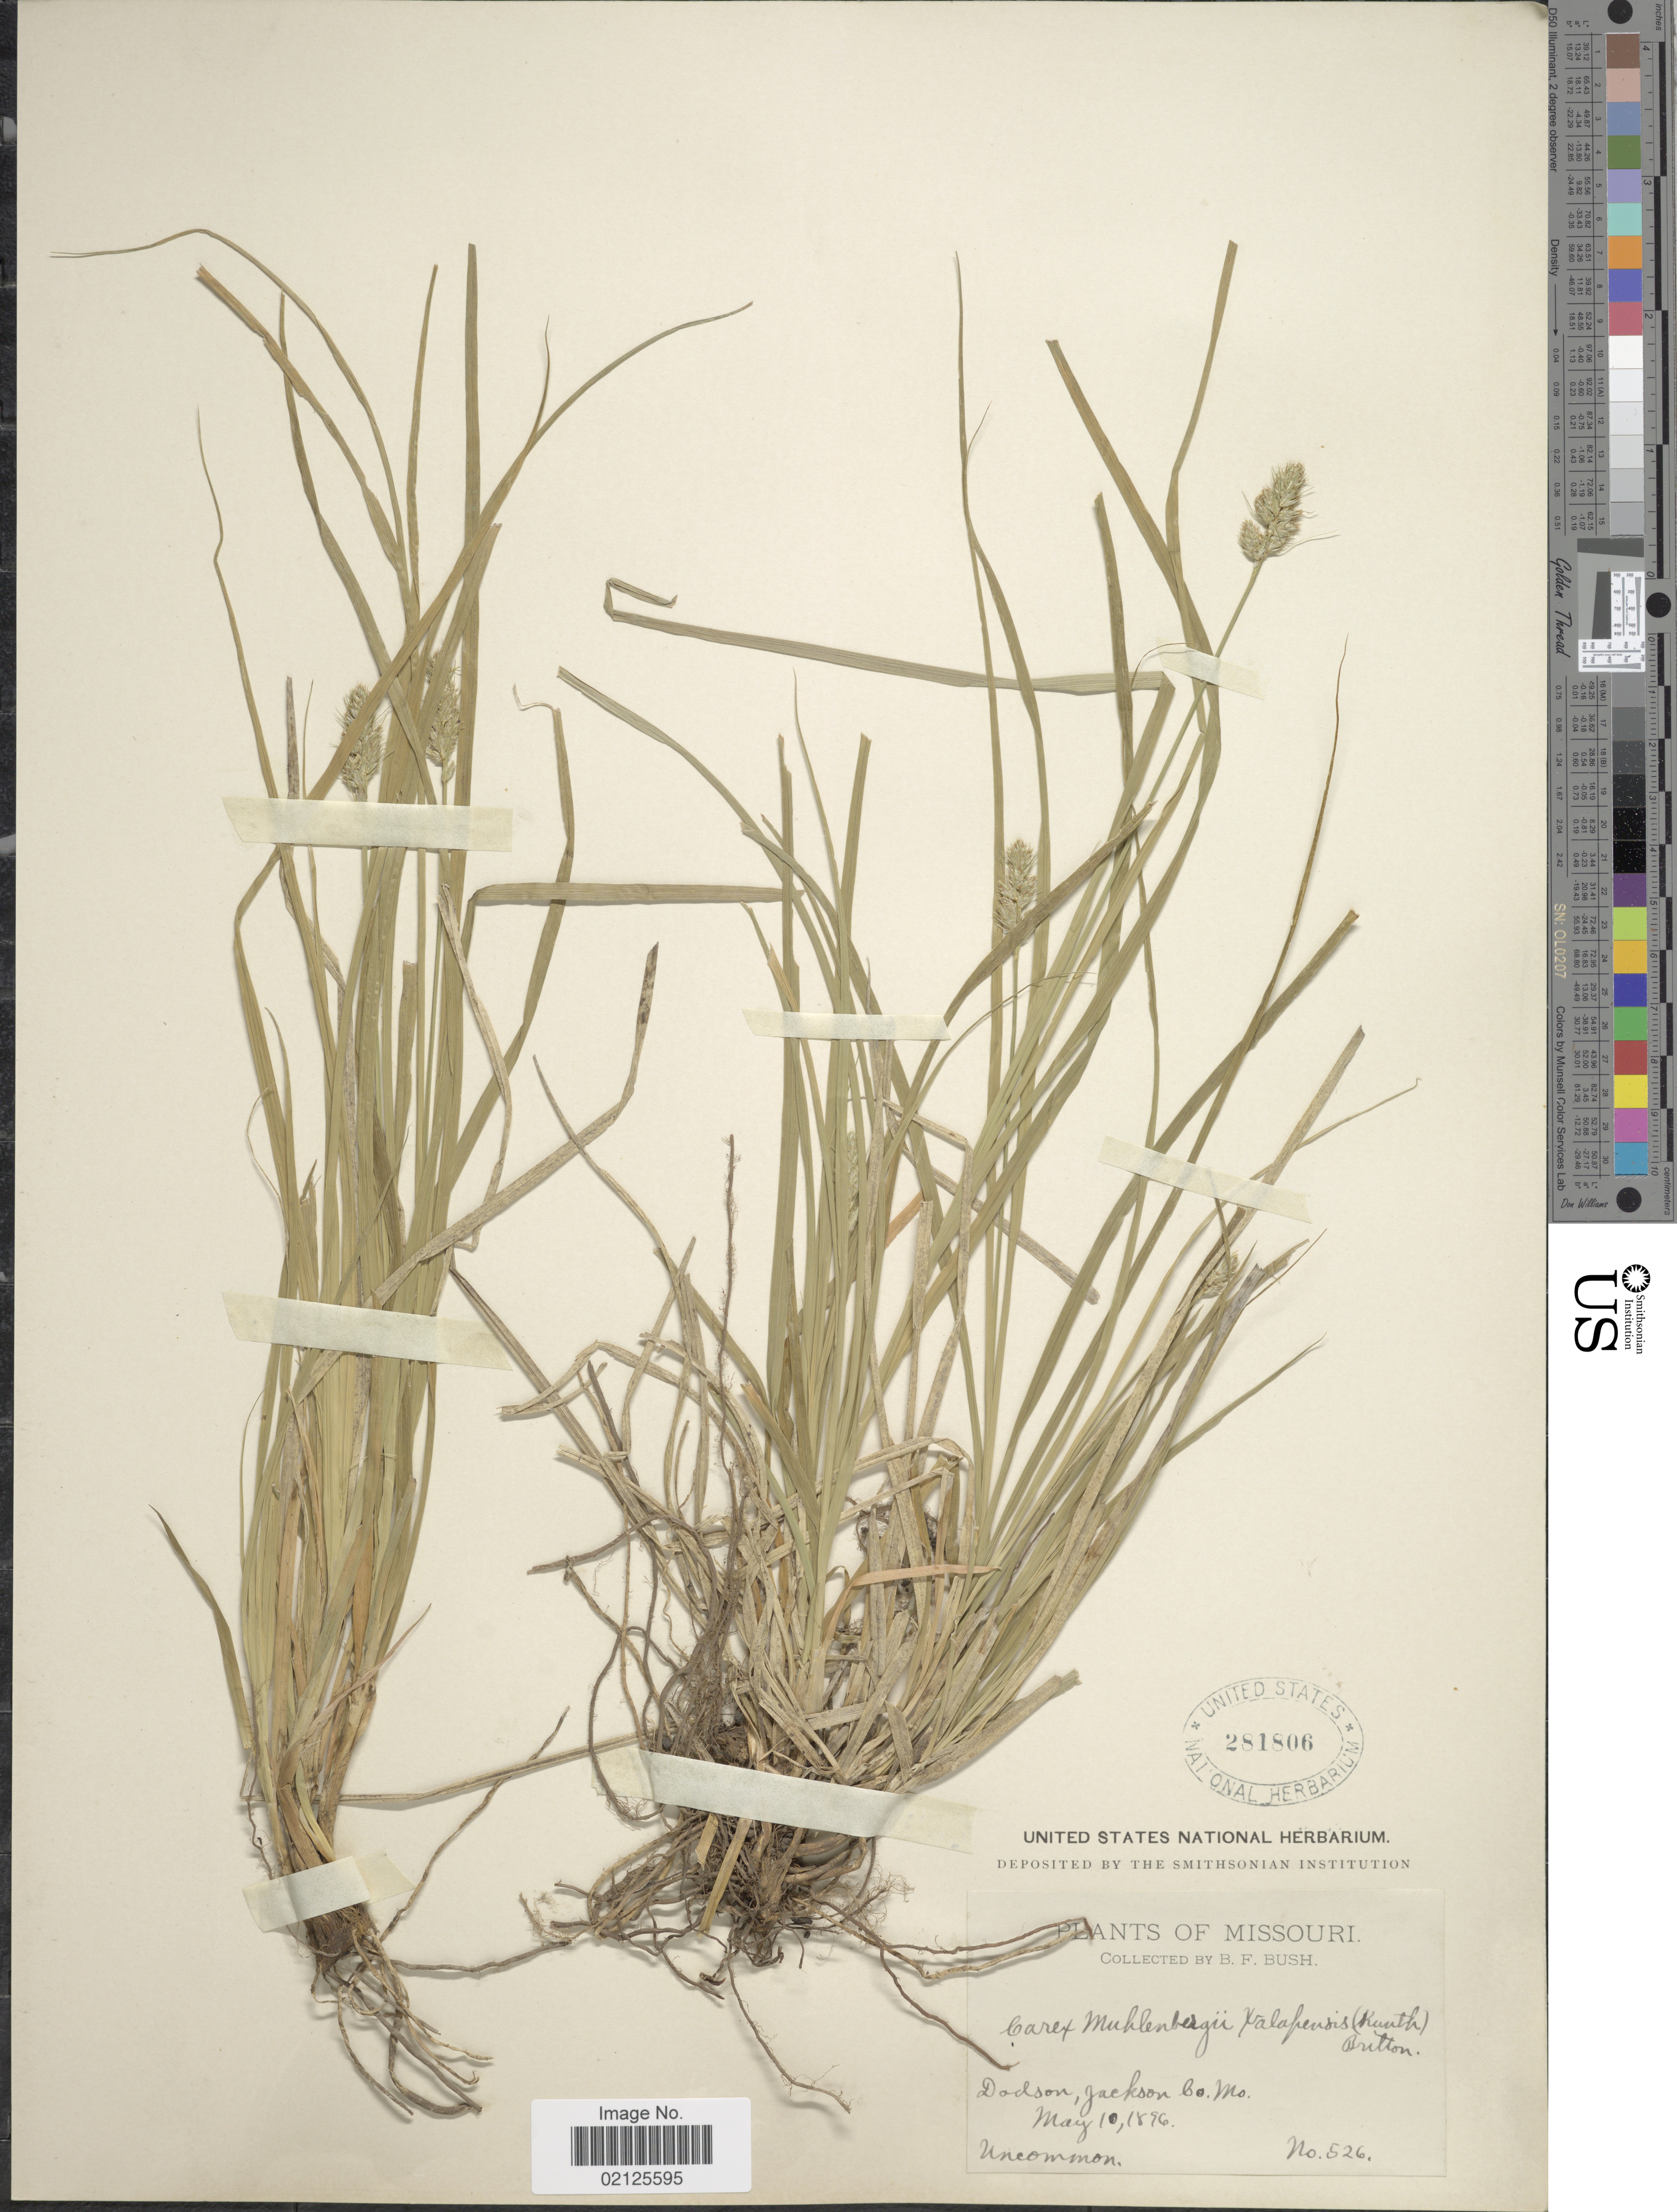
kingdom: Plantae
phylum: Tracheophyta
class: Liliopsida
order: Poales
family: Cyperaceae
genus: Carex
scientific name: Carex muehlenbergii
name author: Willd.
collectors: B. F. Bush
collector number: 526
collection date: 1896-05-10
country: United States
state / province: Missouri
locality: Dodson, Jackson Co, Uncommon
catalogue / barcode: US 281806